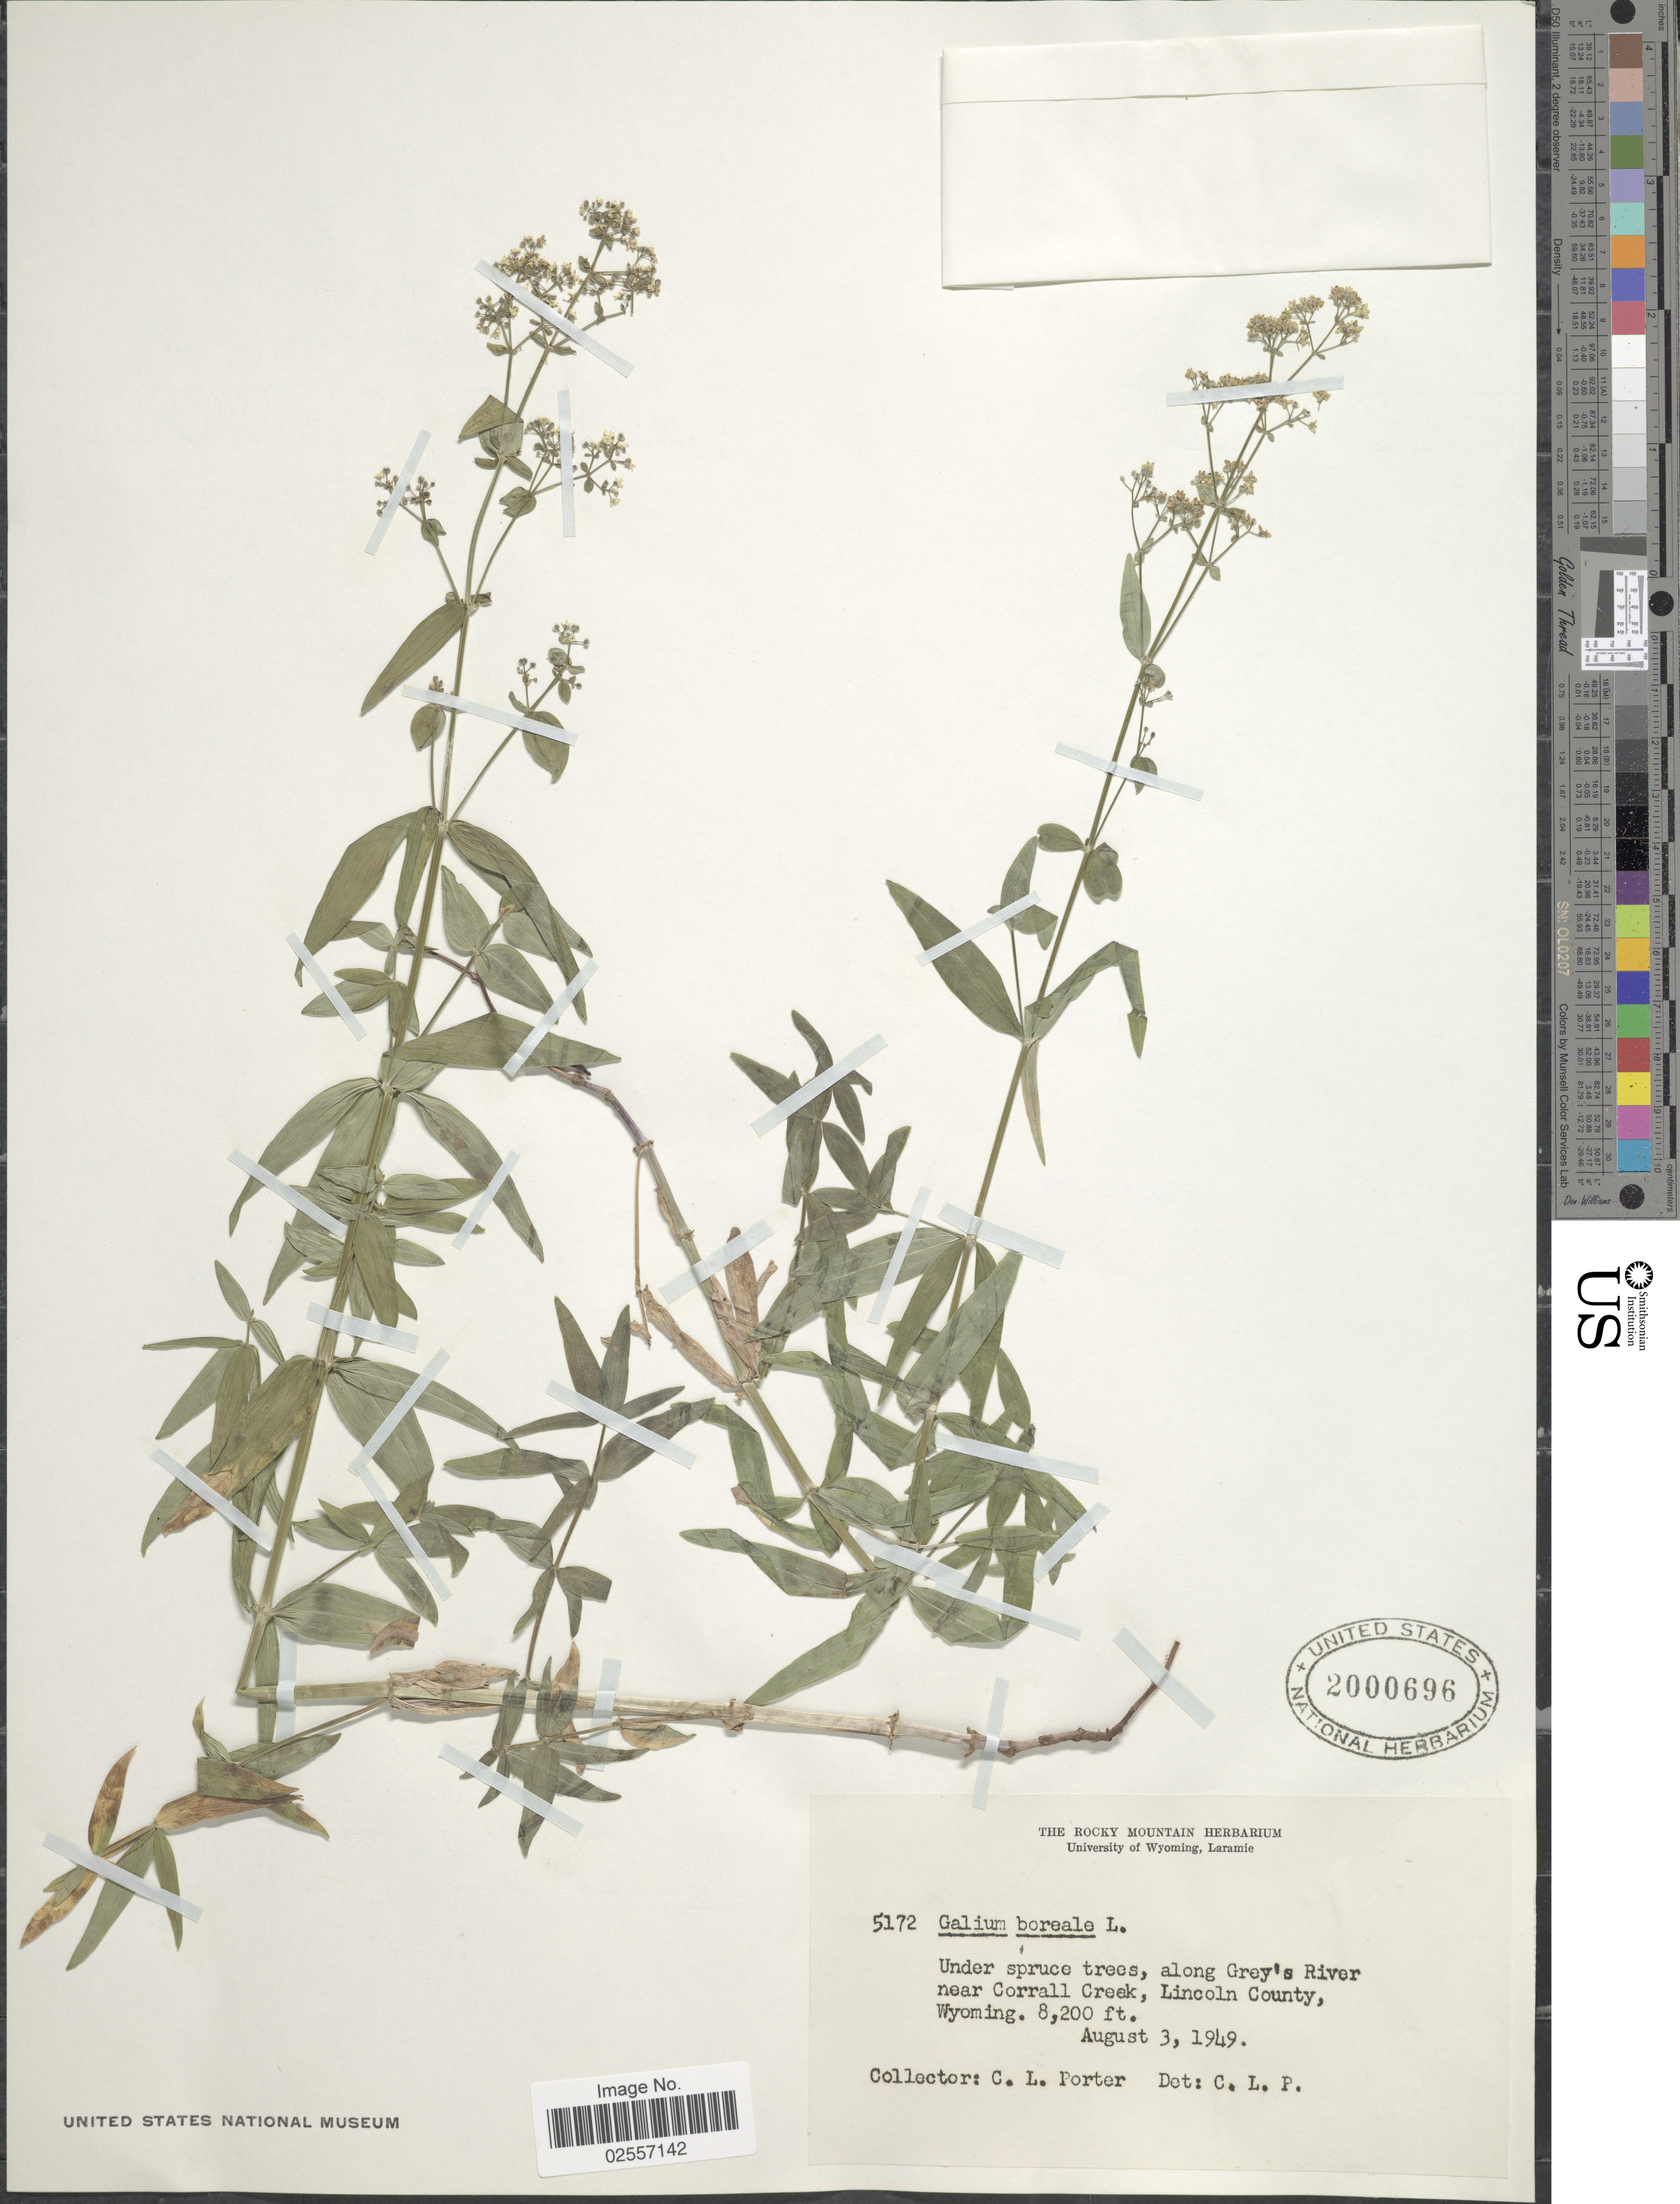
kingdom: Plantae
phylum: Tracheophyta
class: Magnoliopsida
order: Gentianales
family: Rubiaceae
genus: Galium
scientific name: Galium boreale L.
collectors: C. L. Porter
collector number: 5172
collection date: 1949-08-03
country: United States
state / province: Wyoming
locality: Along the Gray's River near Corrall Creek, Lincoln County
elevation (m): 2499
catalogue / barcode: US 2000696